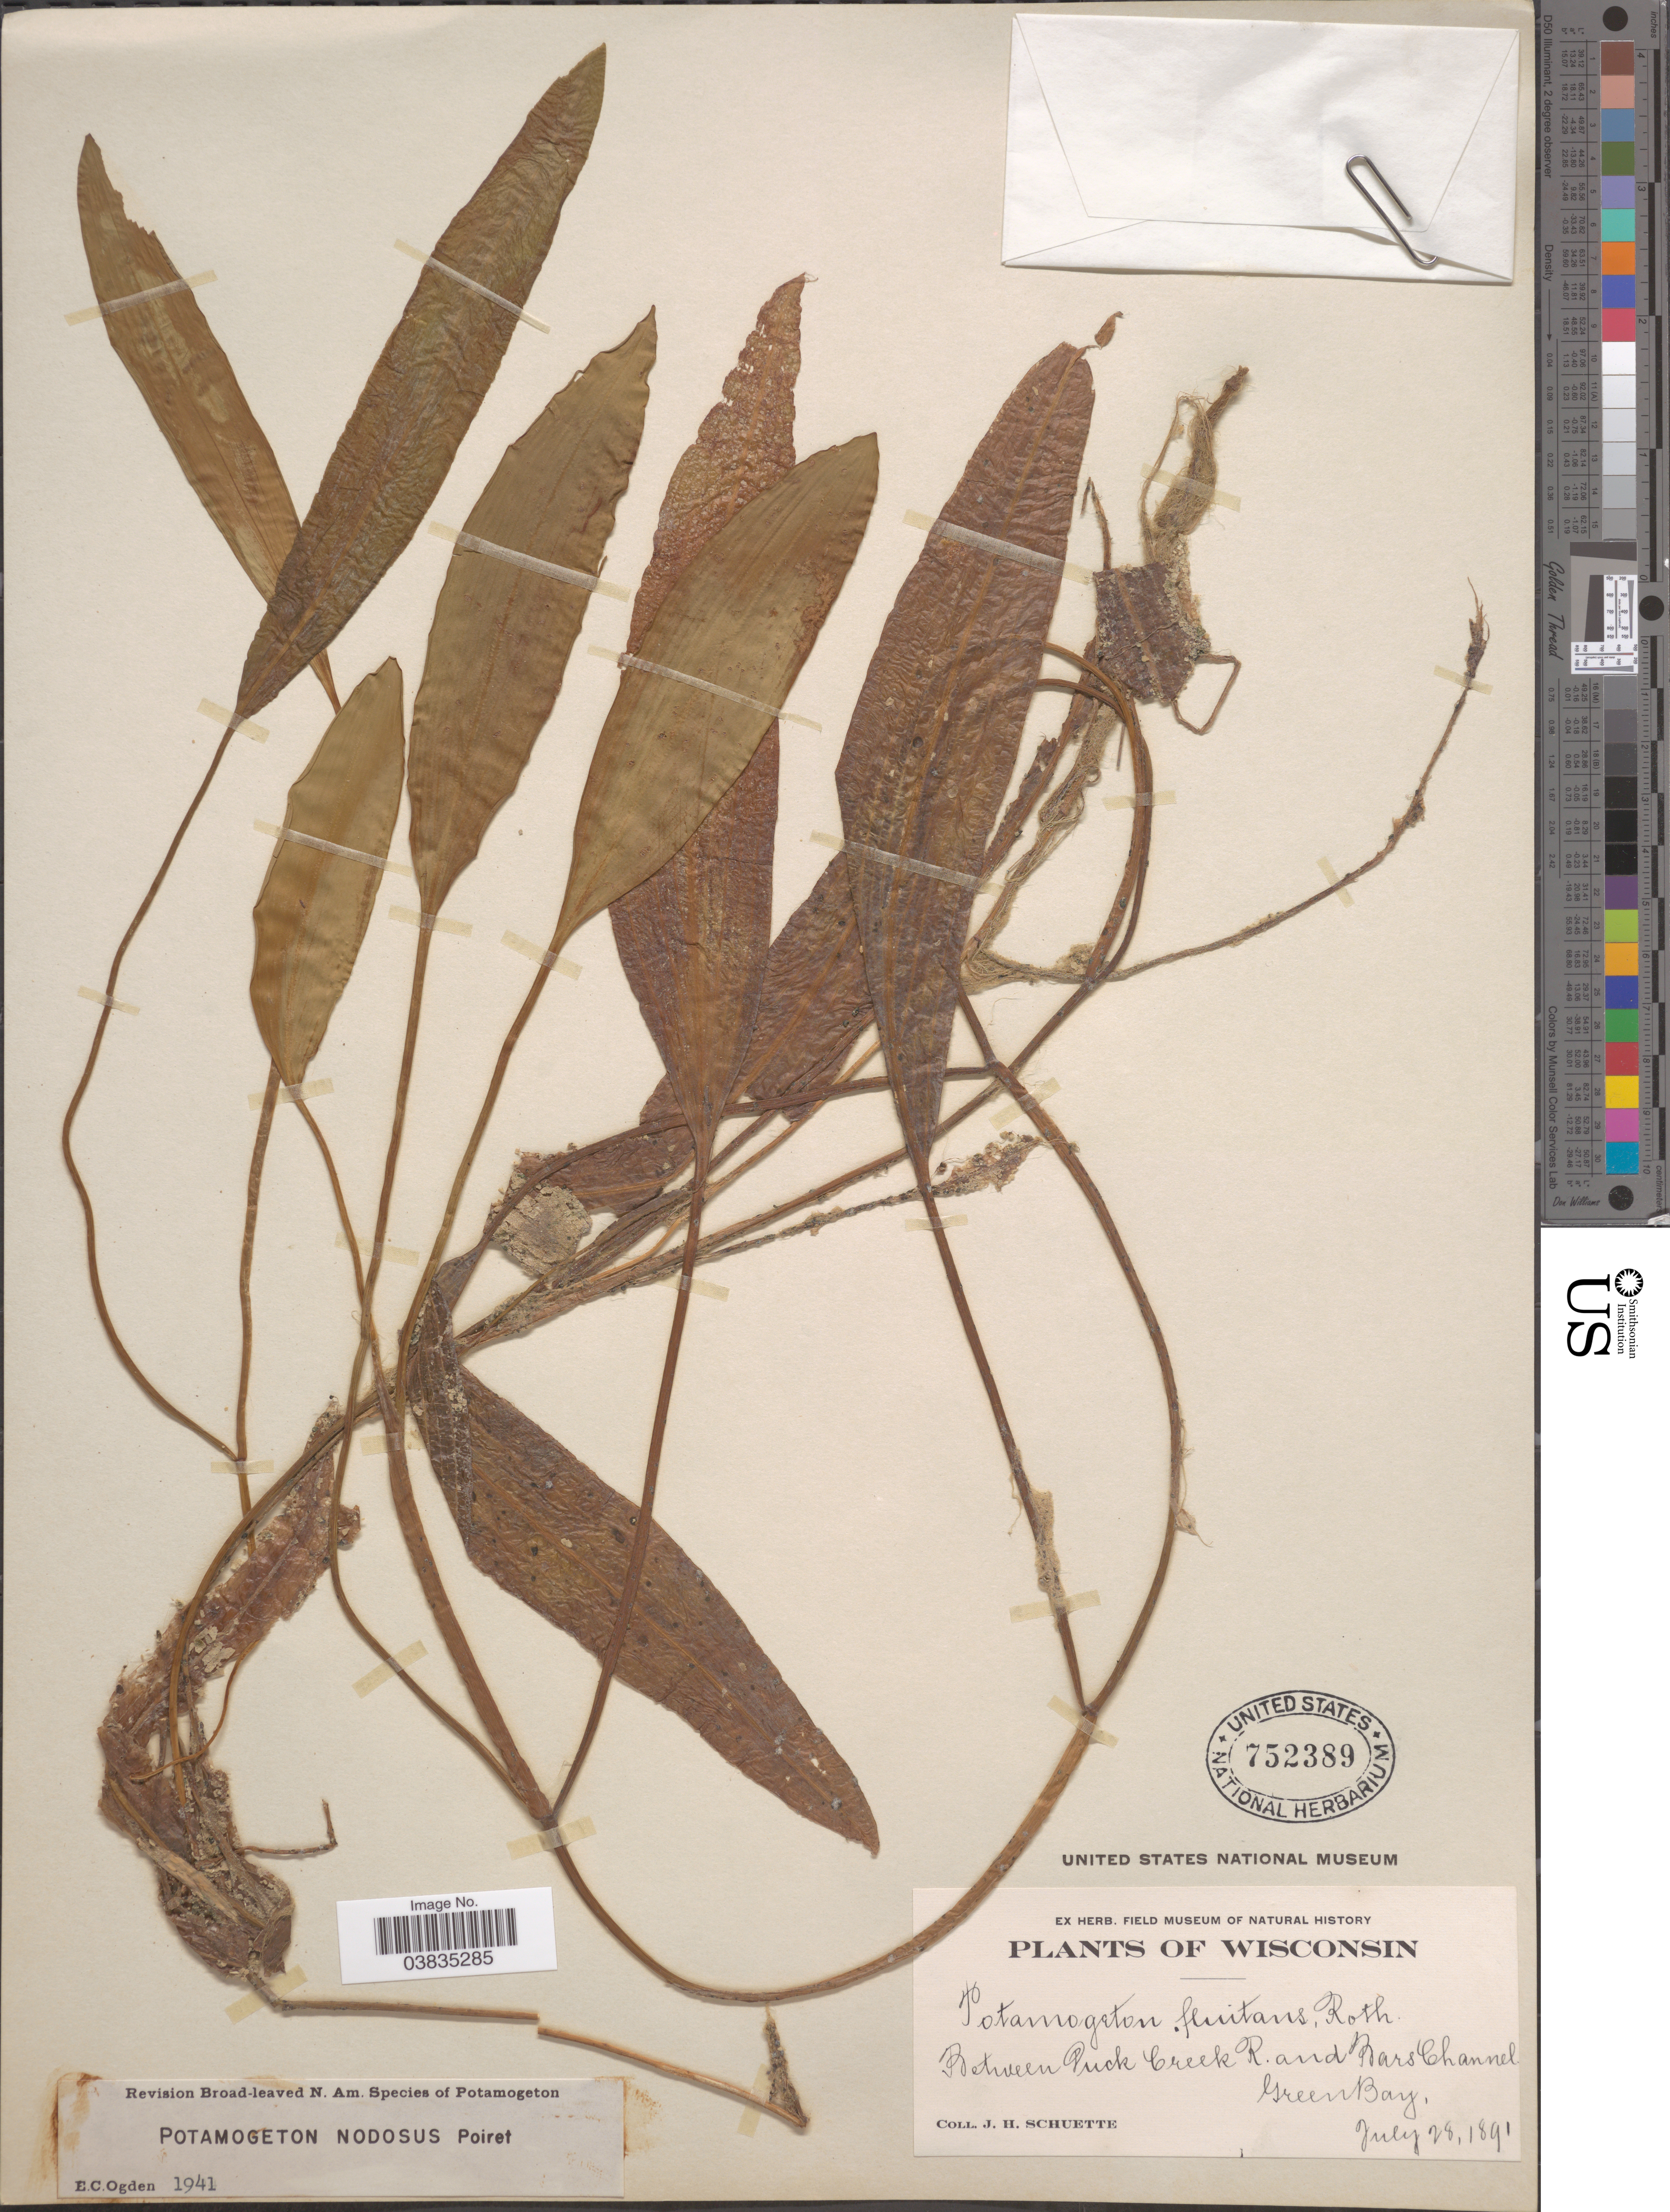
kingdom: Plantae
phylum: Tracheophyta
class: Liliopsida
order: Alismatales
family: Potamogetonaceae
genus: Potamogeton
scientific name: Potamogeton nodosus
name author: Poir.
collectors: J. H. Schuette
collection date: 1891-07-28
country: United States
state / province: Wisconsin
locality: Between Puck Creek R. and Bars Channel. Green Bay.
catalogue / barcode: US 752389